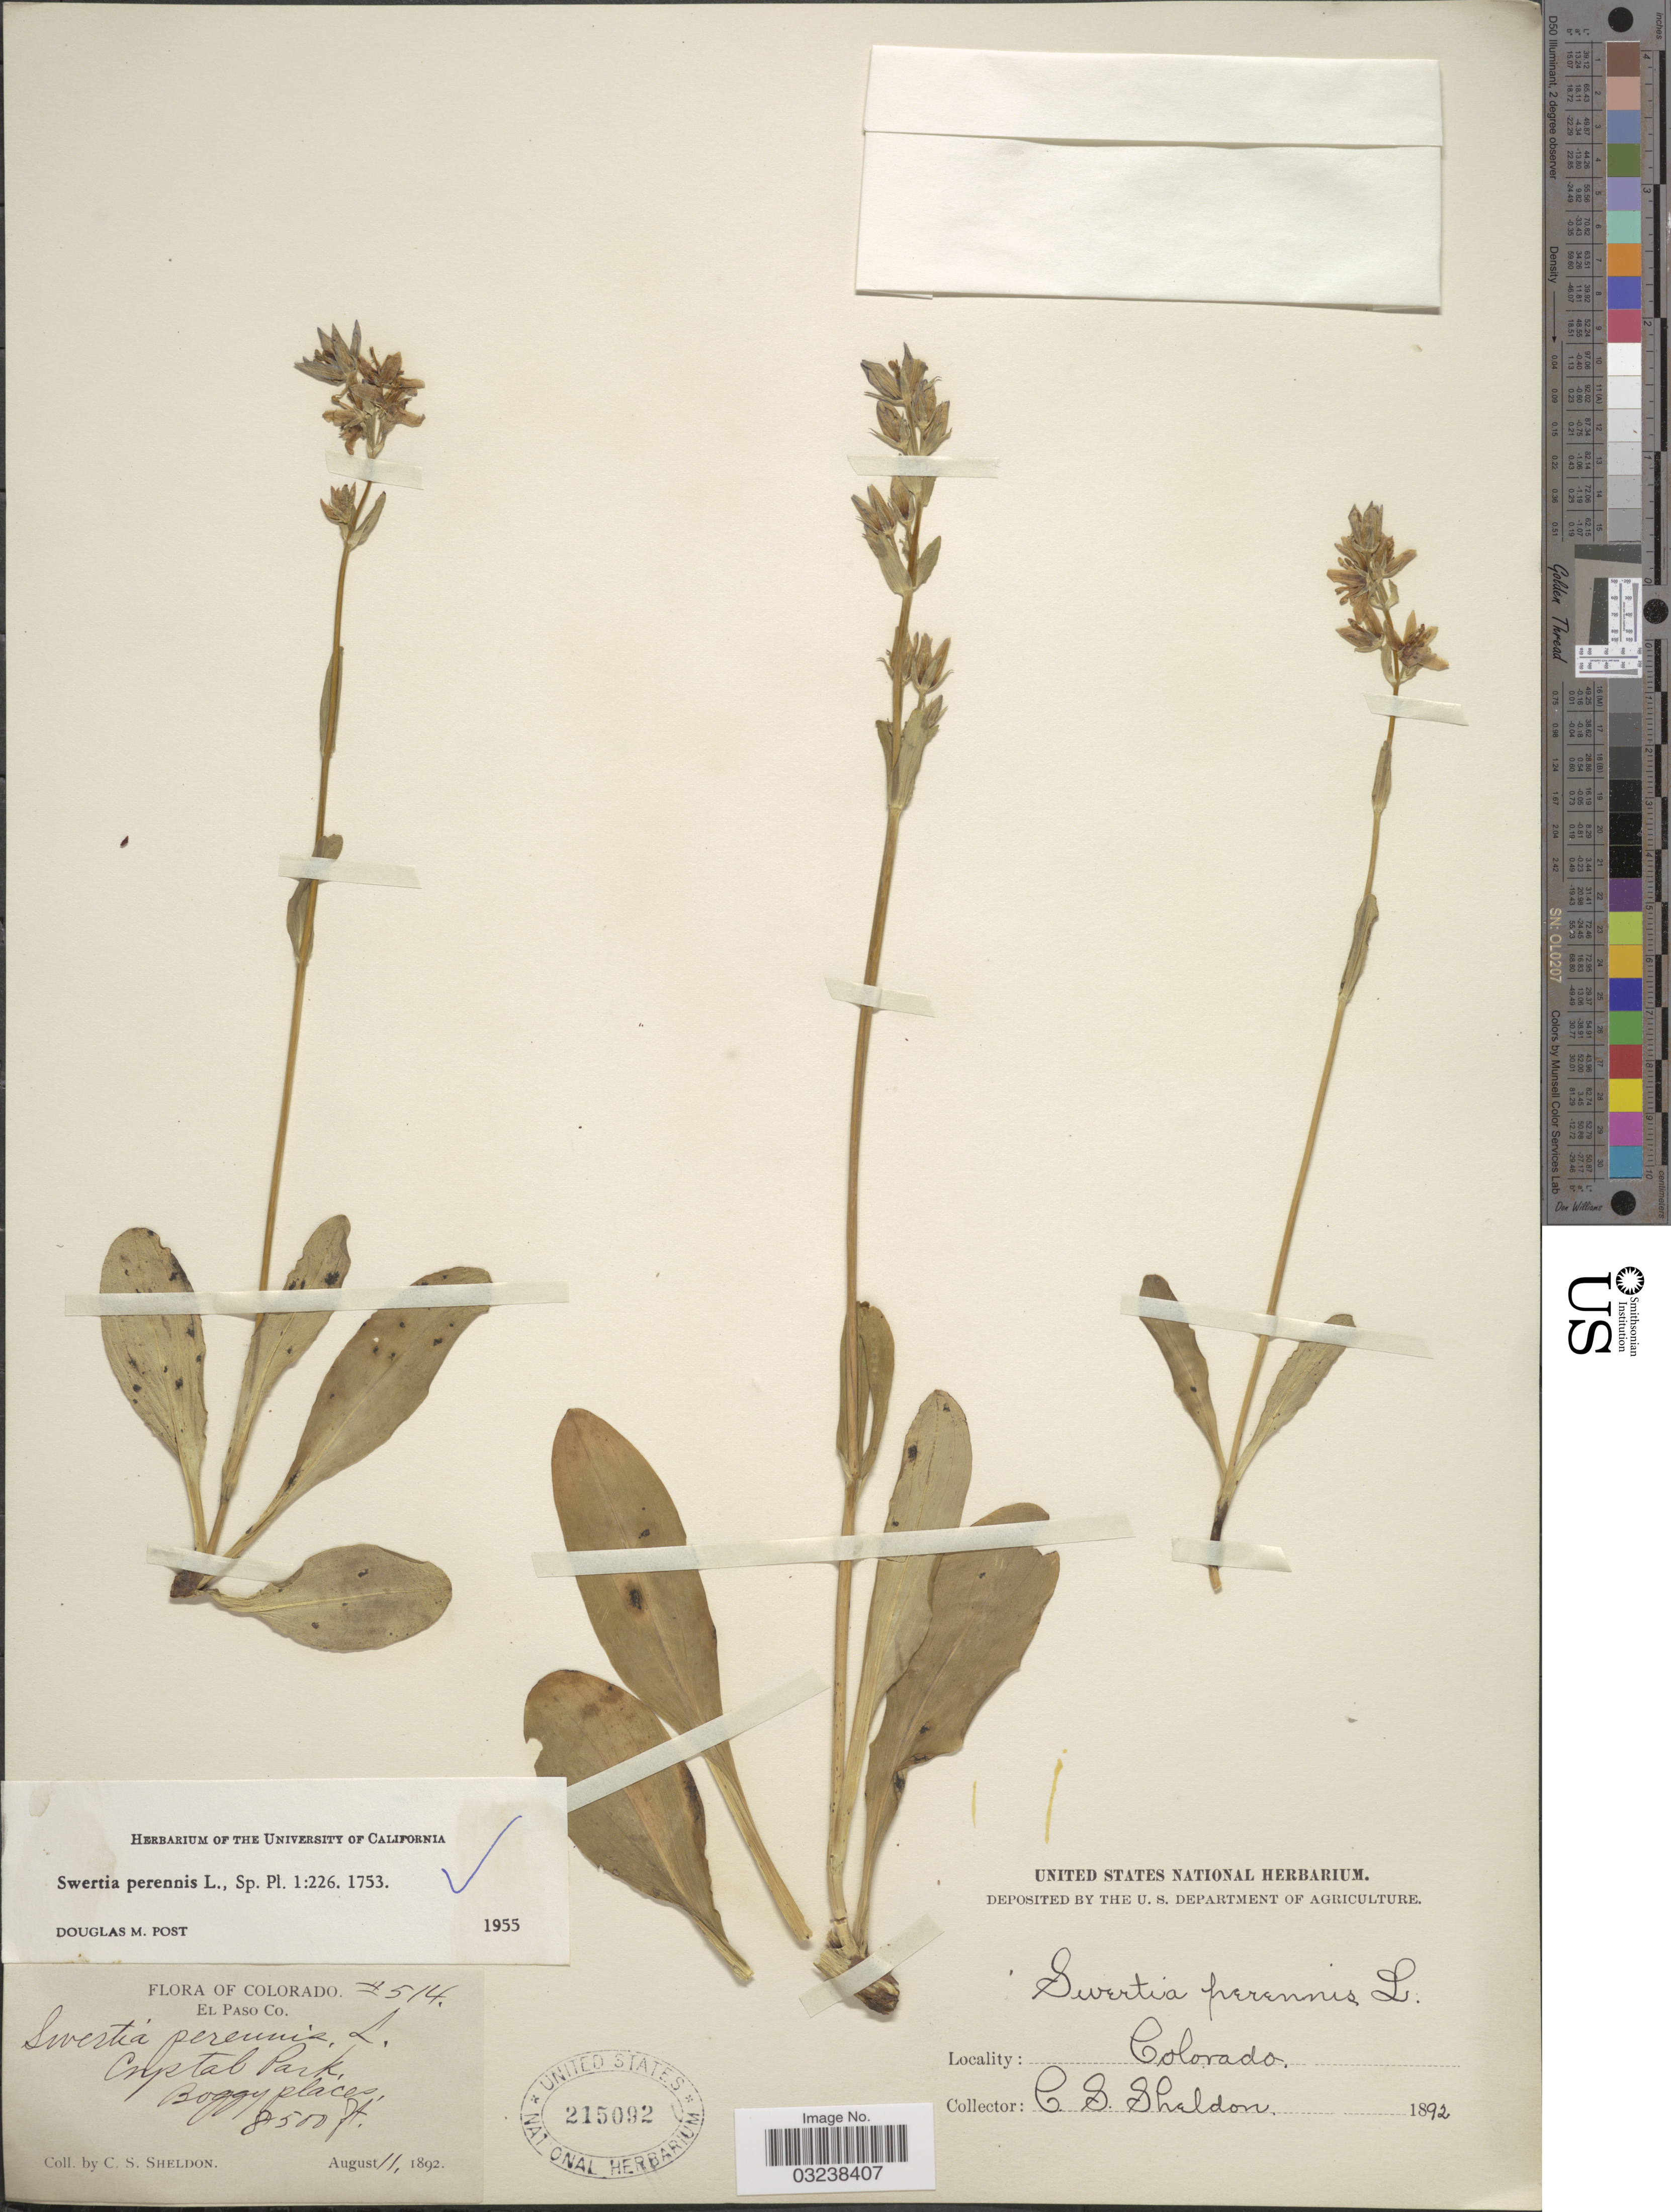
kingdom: Plantae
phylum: Tracheophyta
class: Magnoliopsida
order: Gentianales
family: Gentianaceae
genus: Swertia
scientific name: Swertia perennis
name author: L.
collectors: C. S. Sheldon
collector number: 514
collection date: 1892-08-11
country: United States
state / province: Colorado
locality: El Paso Co. Crystal Park, Boggy places.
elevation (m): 2591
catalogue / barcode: US 215092